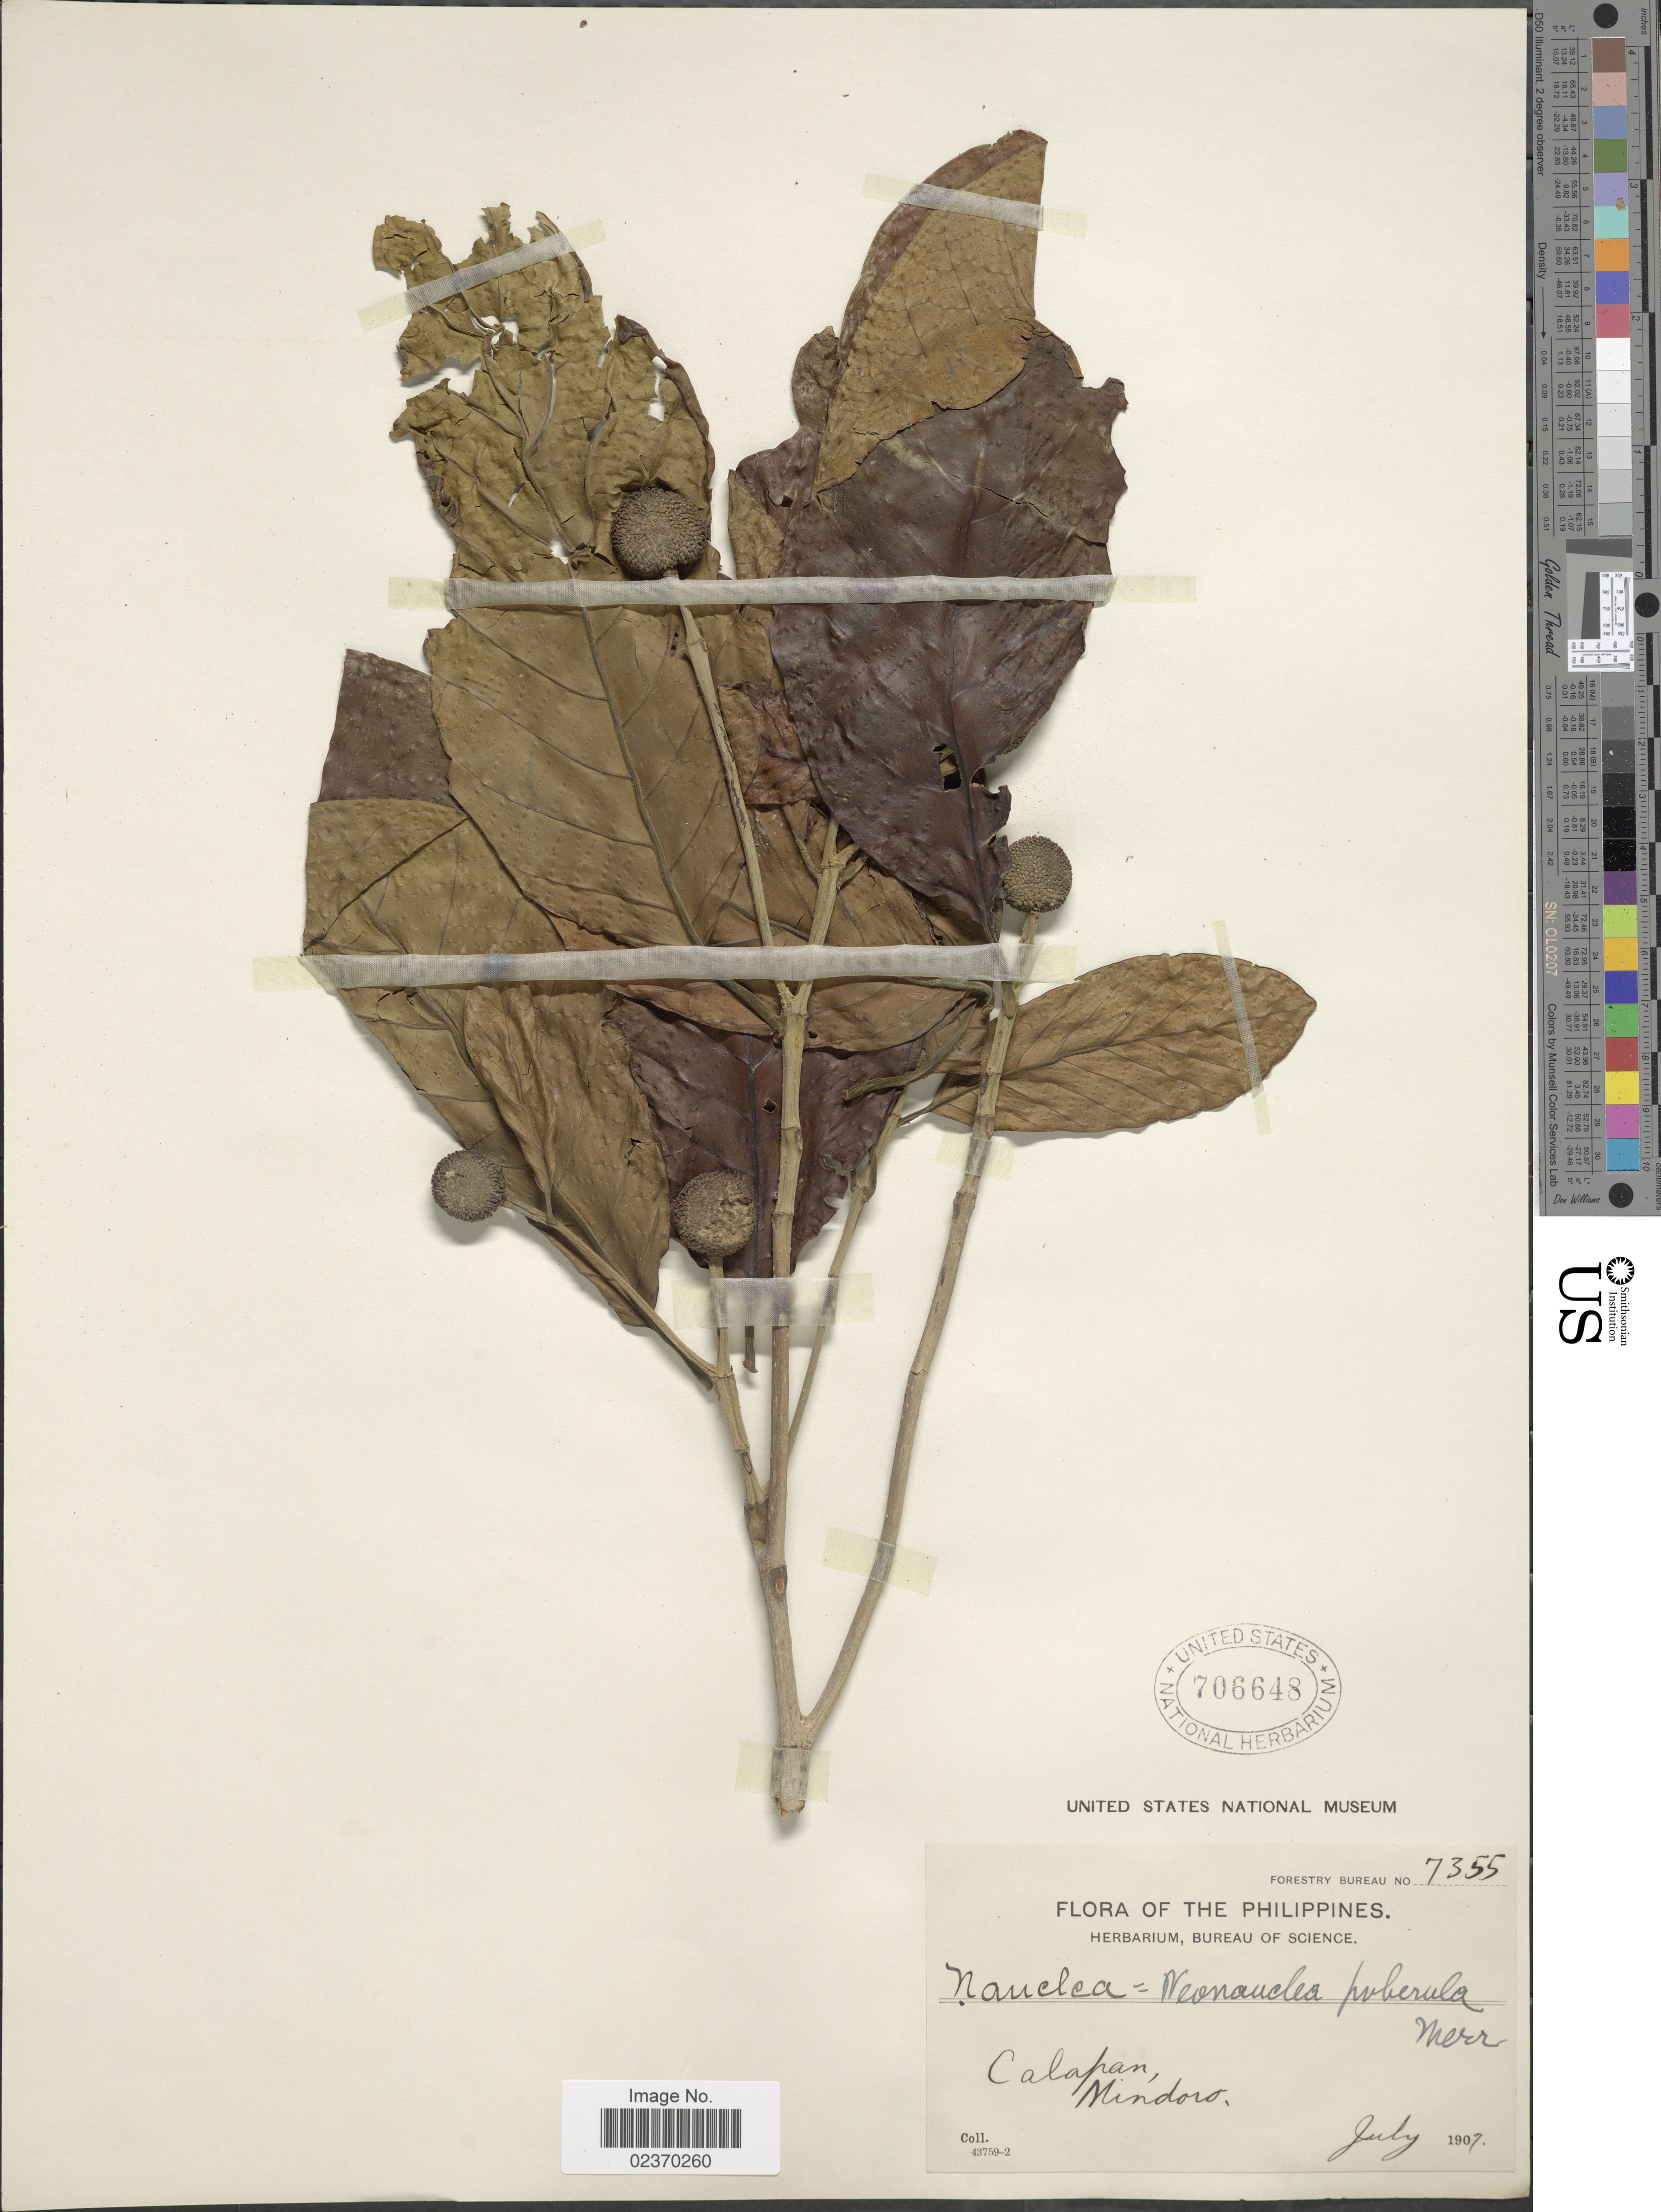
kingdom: Plantae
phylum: Tracheophyta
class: Magnoliopsida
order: Gentianales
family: Rubiaceae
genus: Neonauclea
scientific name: Neonauclea puberula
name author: (Merr.) Merr.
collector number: Forestry Bureau 7355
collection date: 1907-07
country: Philippines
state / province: Mimaropa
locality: Calapan, Mindoro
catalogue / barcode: US 706648